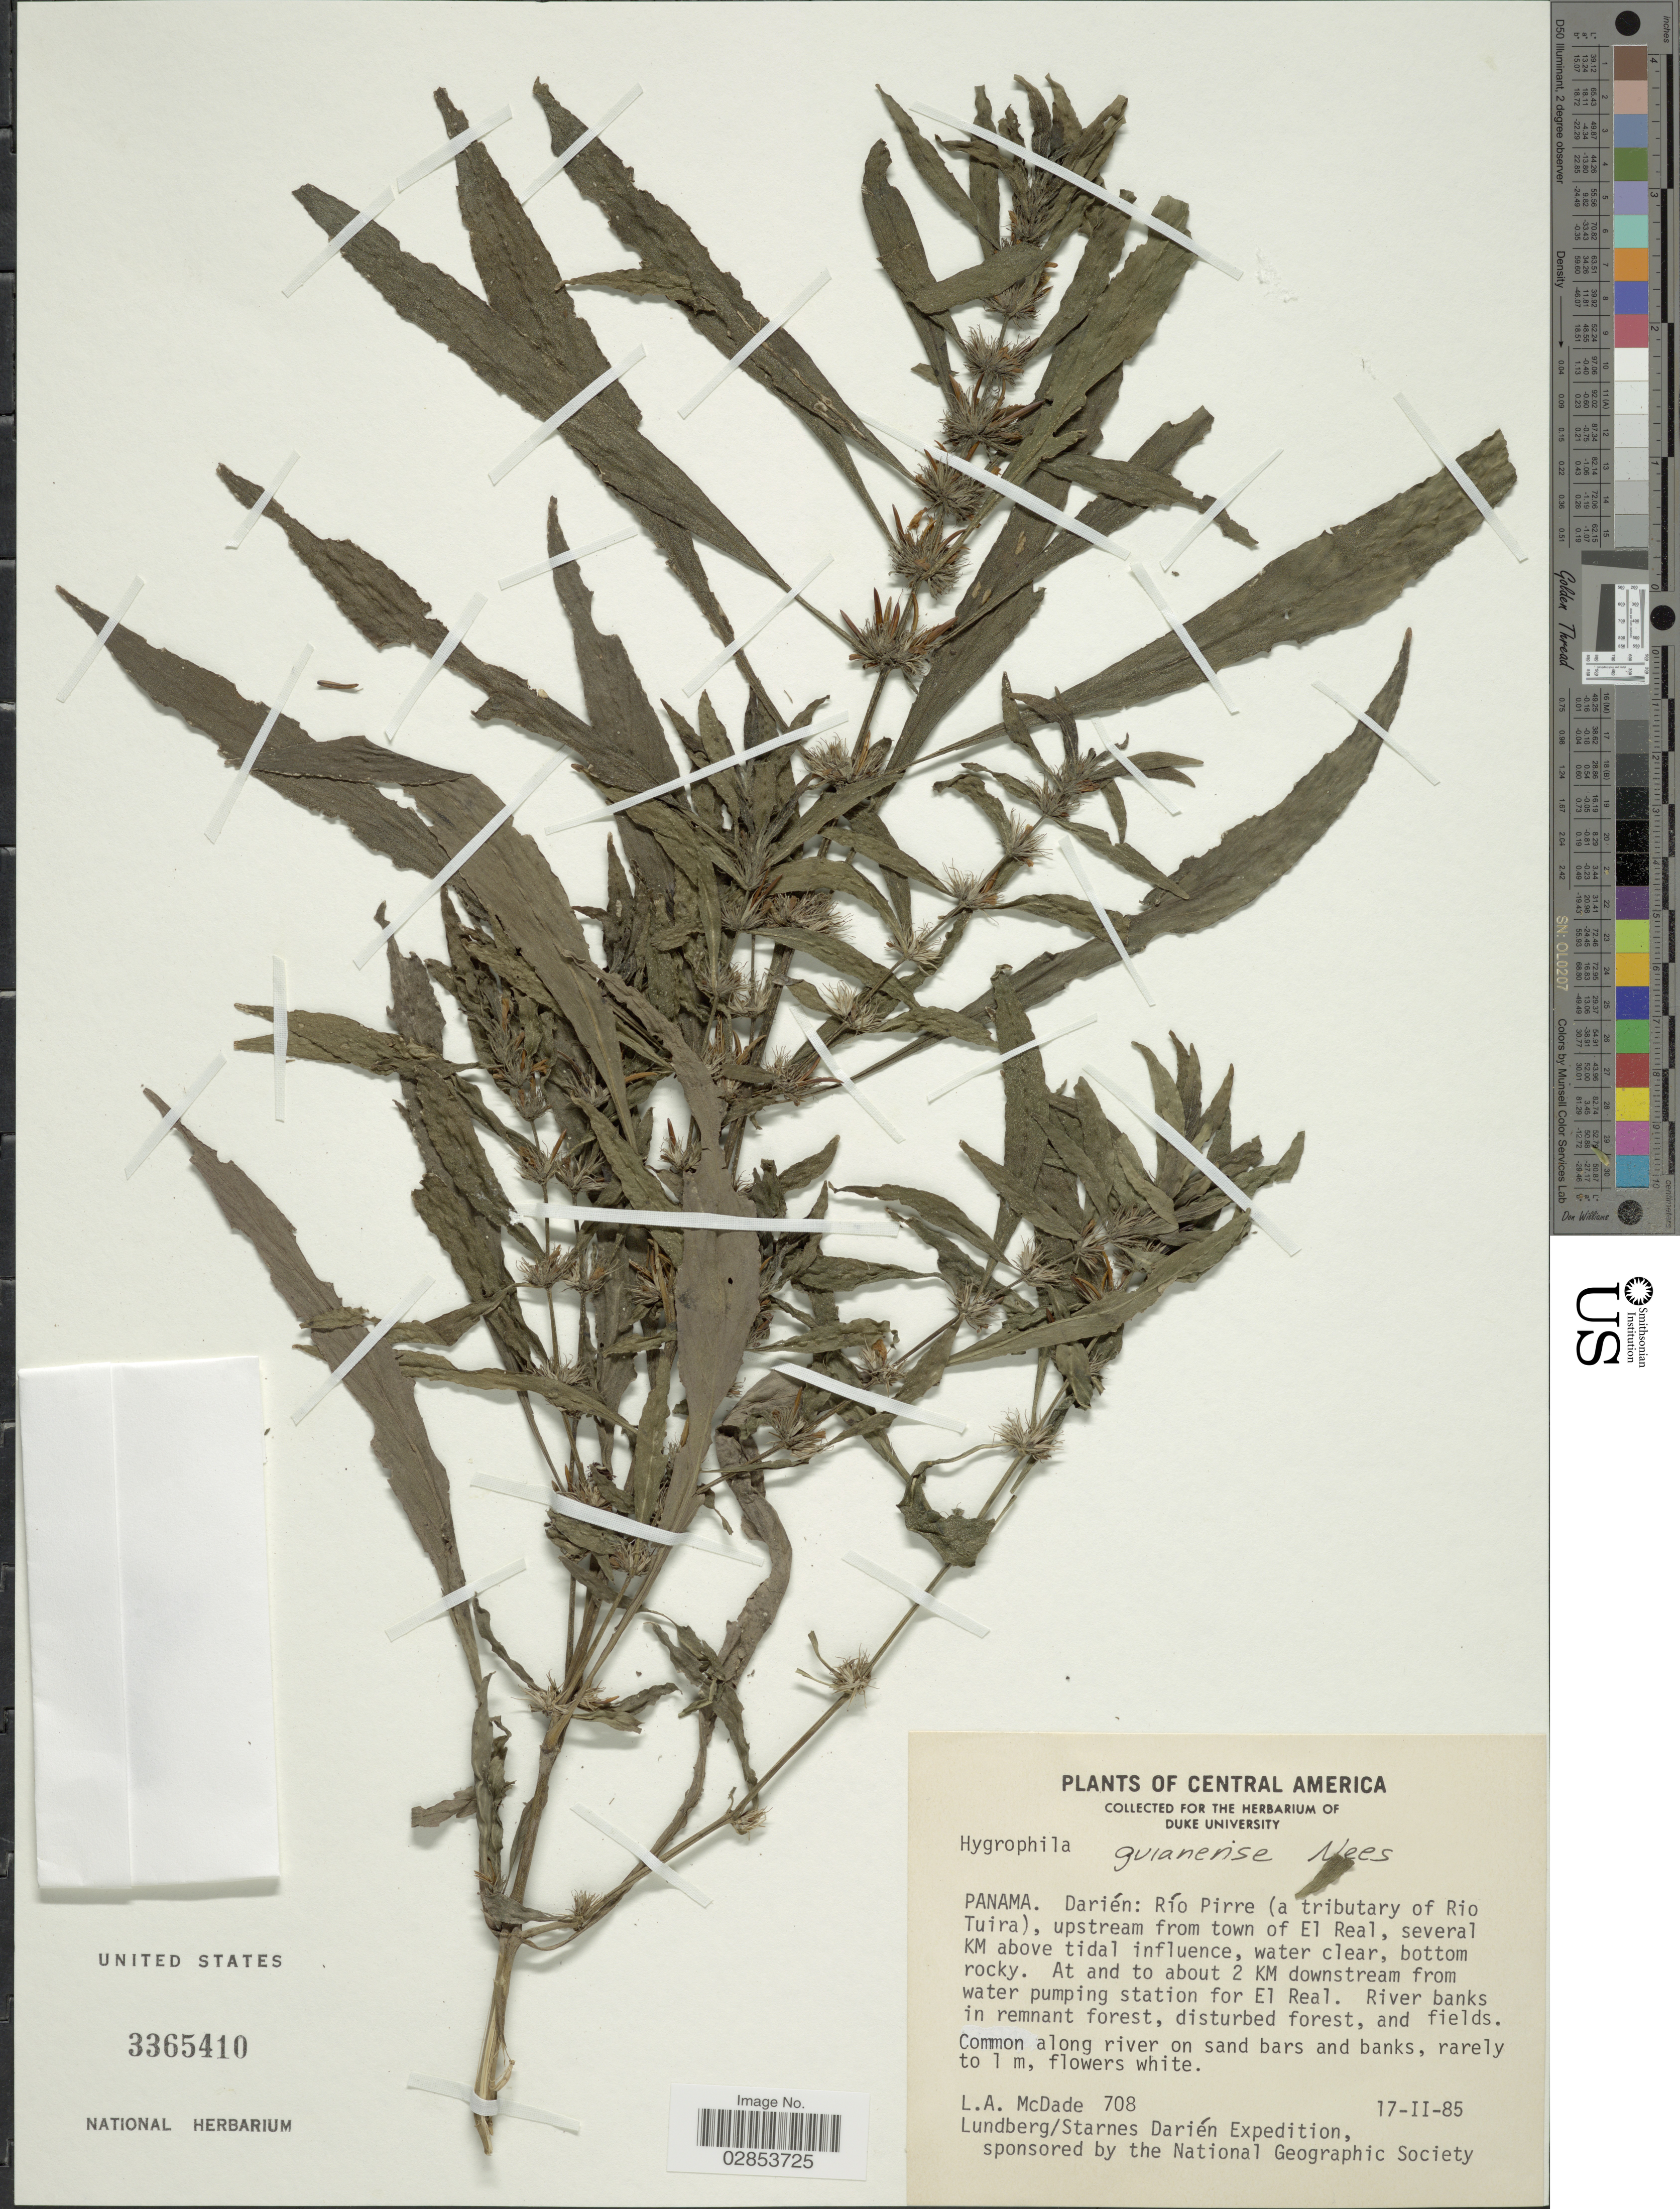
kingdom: Plantae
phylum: Tracheophyta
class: Magnoliopsida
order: Lamiales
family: Acanthaceae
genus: Hygrophila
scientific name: Hygrophila costata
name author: Nees & T. Nees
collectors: L. McDade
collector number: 708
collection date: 1985-02-17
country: Panama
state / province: Darién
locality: Río Pirre (a tributary of Rio Tuira), upstream from town of El Real, several KM above tidal influence. At and to about 2 KM downstream from water pumping station for El Real.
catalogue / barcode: US 3365410